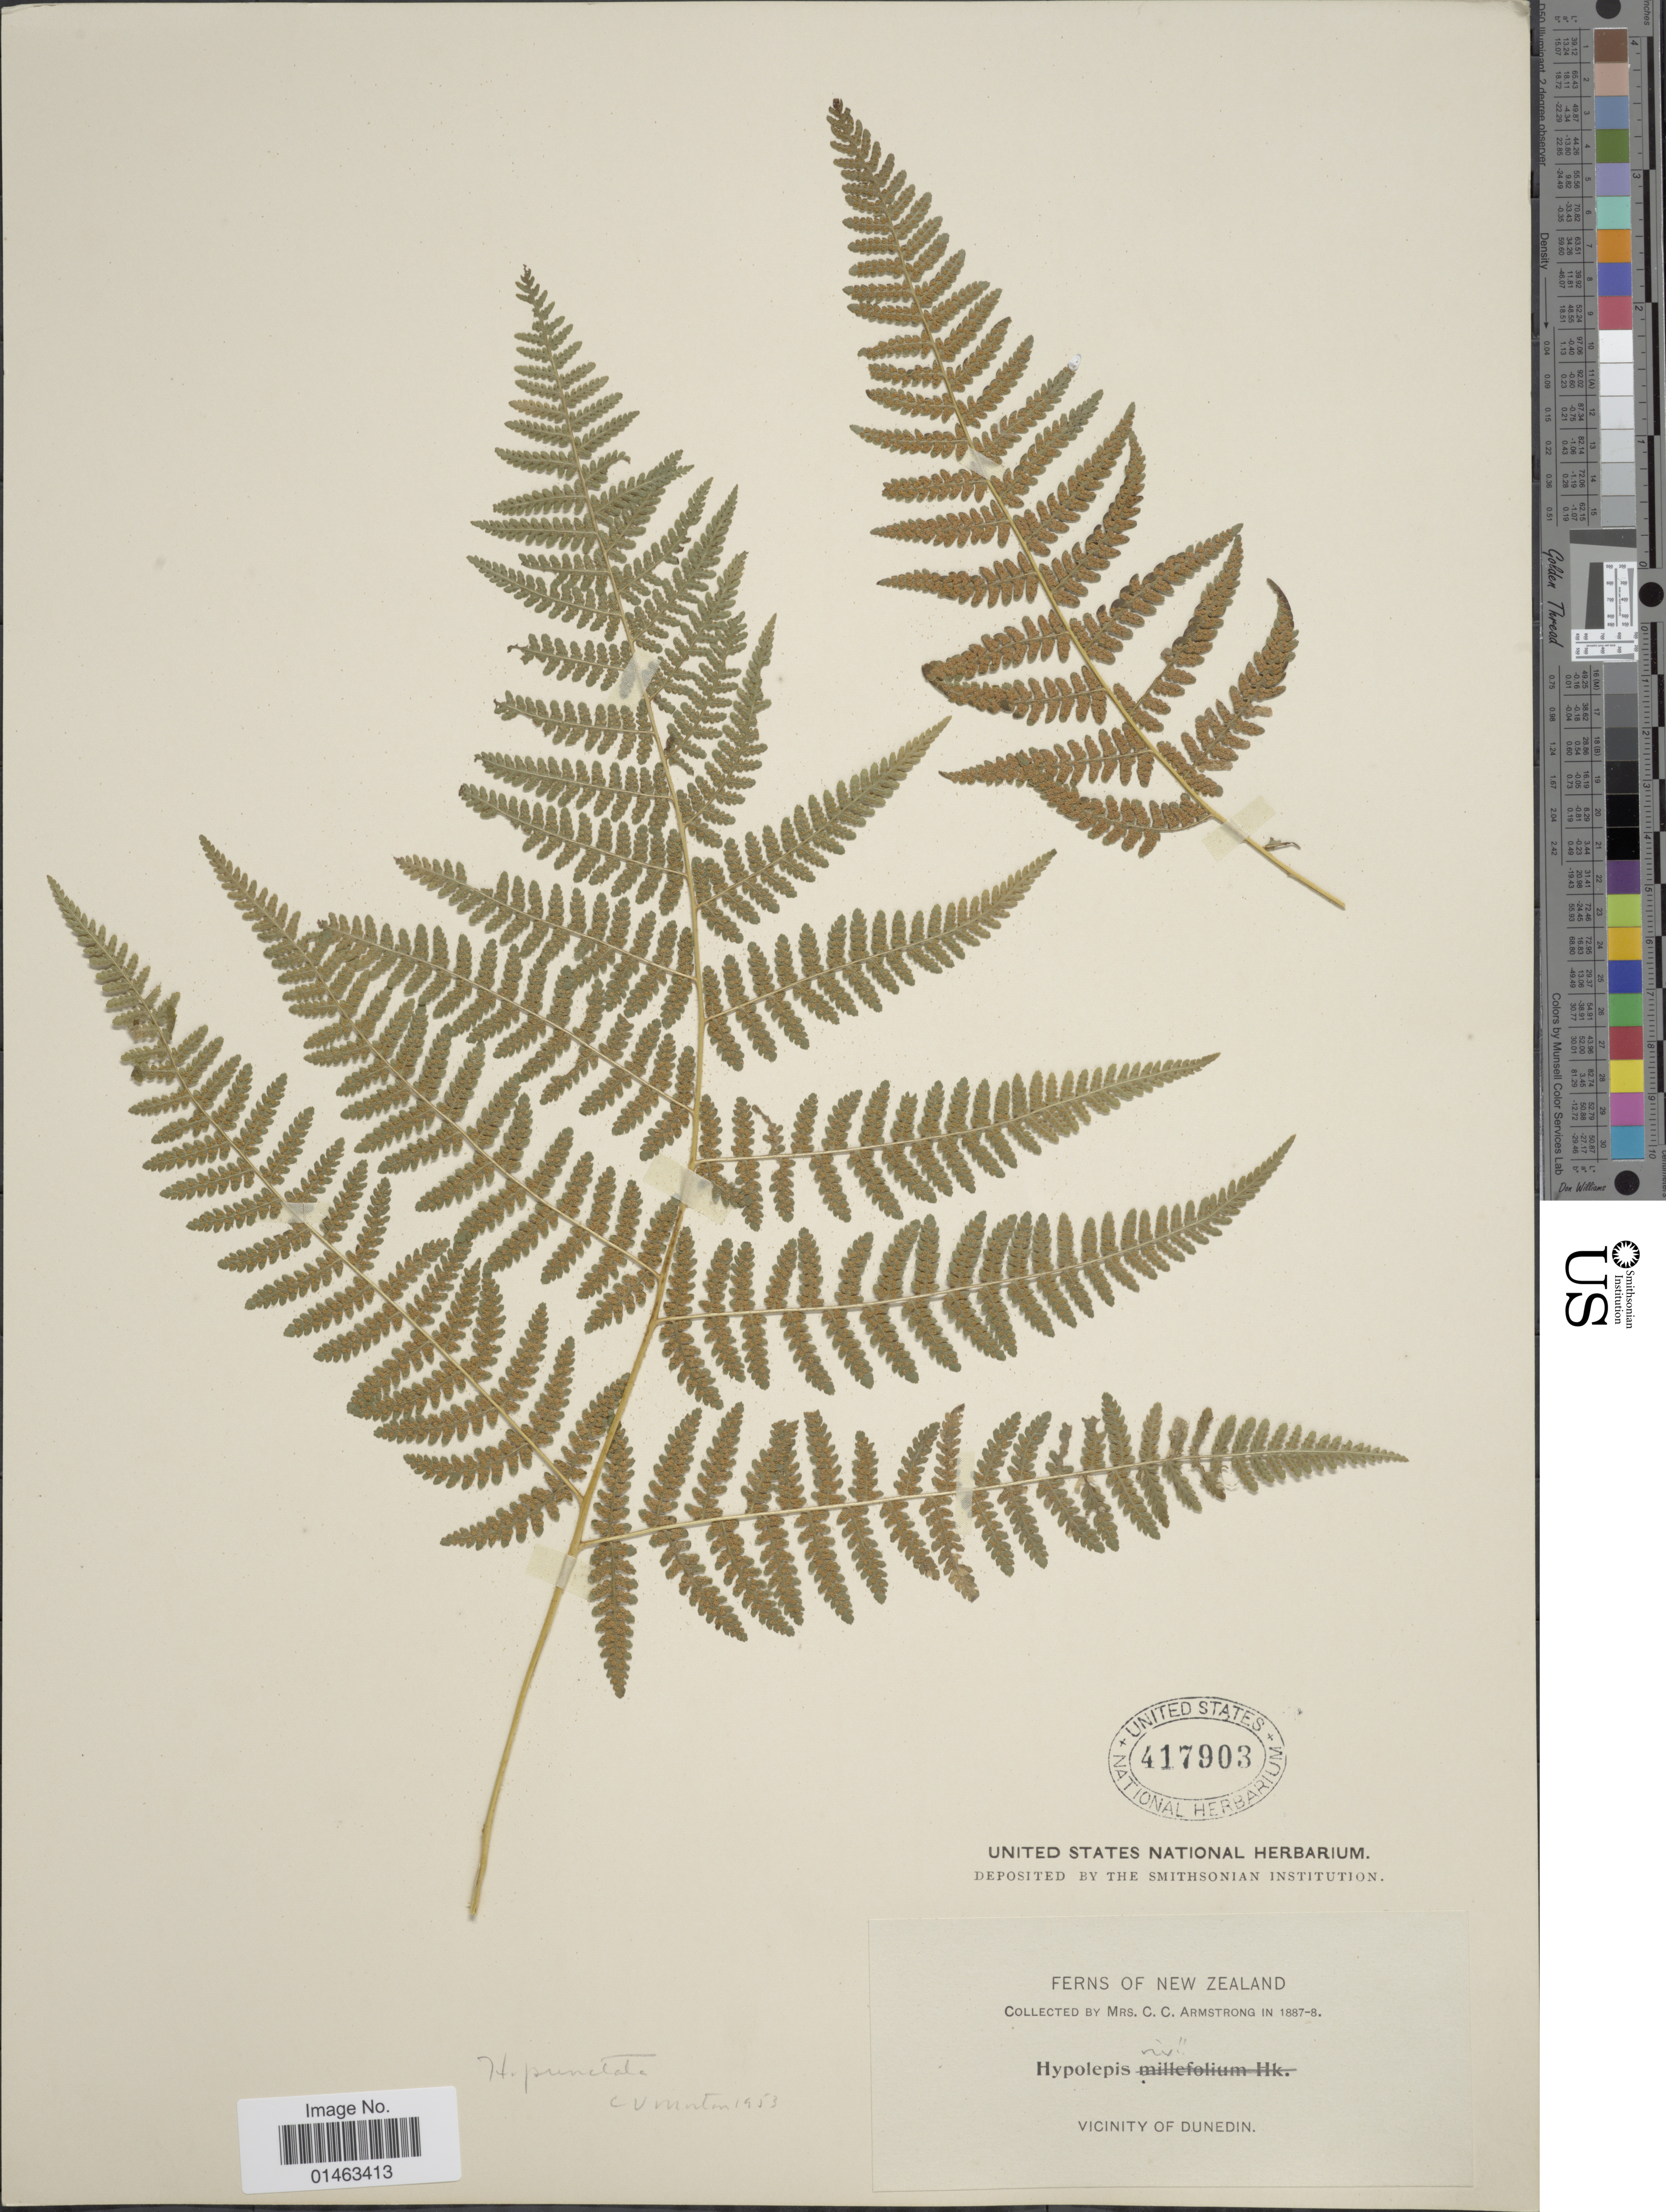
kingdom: Plantae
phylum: Tracheophyta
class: Polypodiopsida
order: Polypodiales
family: Dennstaedtiaceae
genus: Hypolepis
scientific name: Hypolepis ambigua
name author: (A.J. Richards) Brownsey & Chinnock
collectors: C. Armstrong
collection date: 1887/1888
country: New Zealand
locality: Vicinity of Dunedin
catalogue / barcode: US 417903